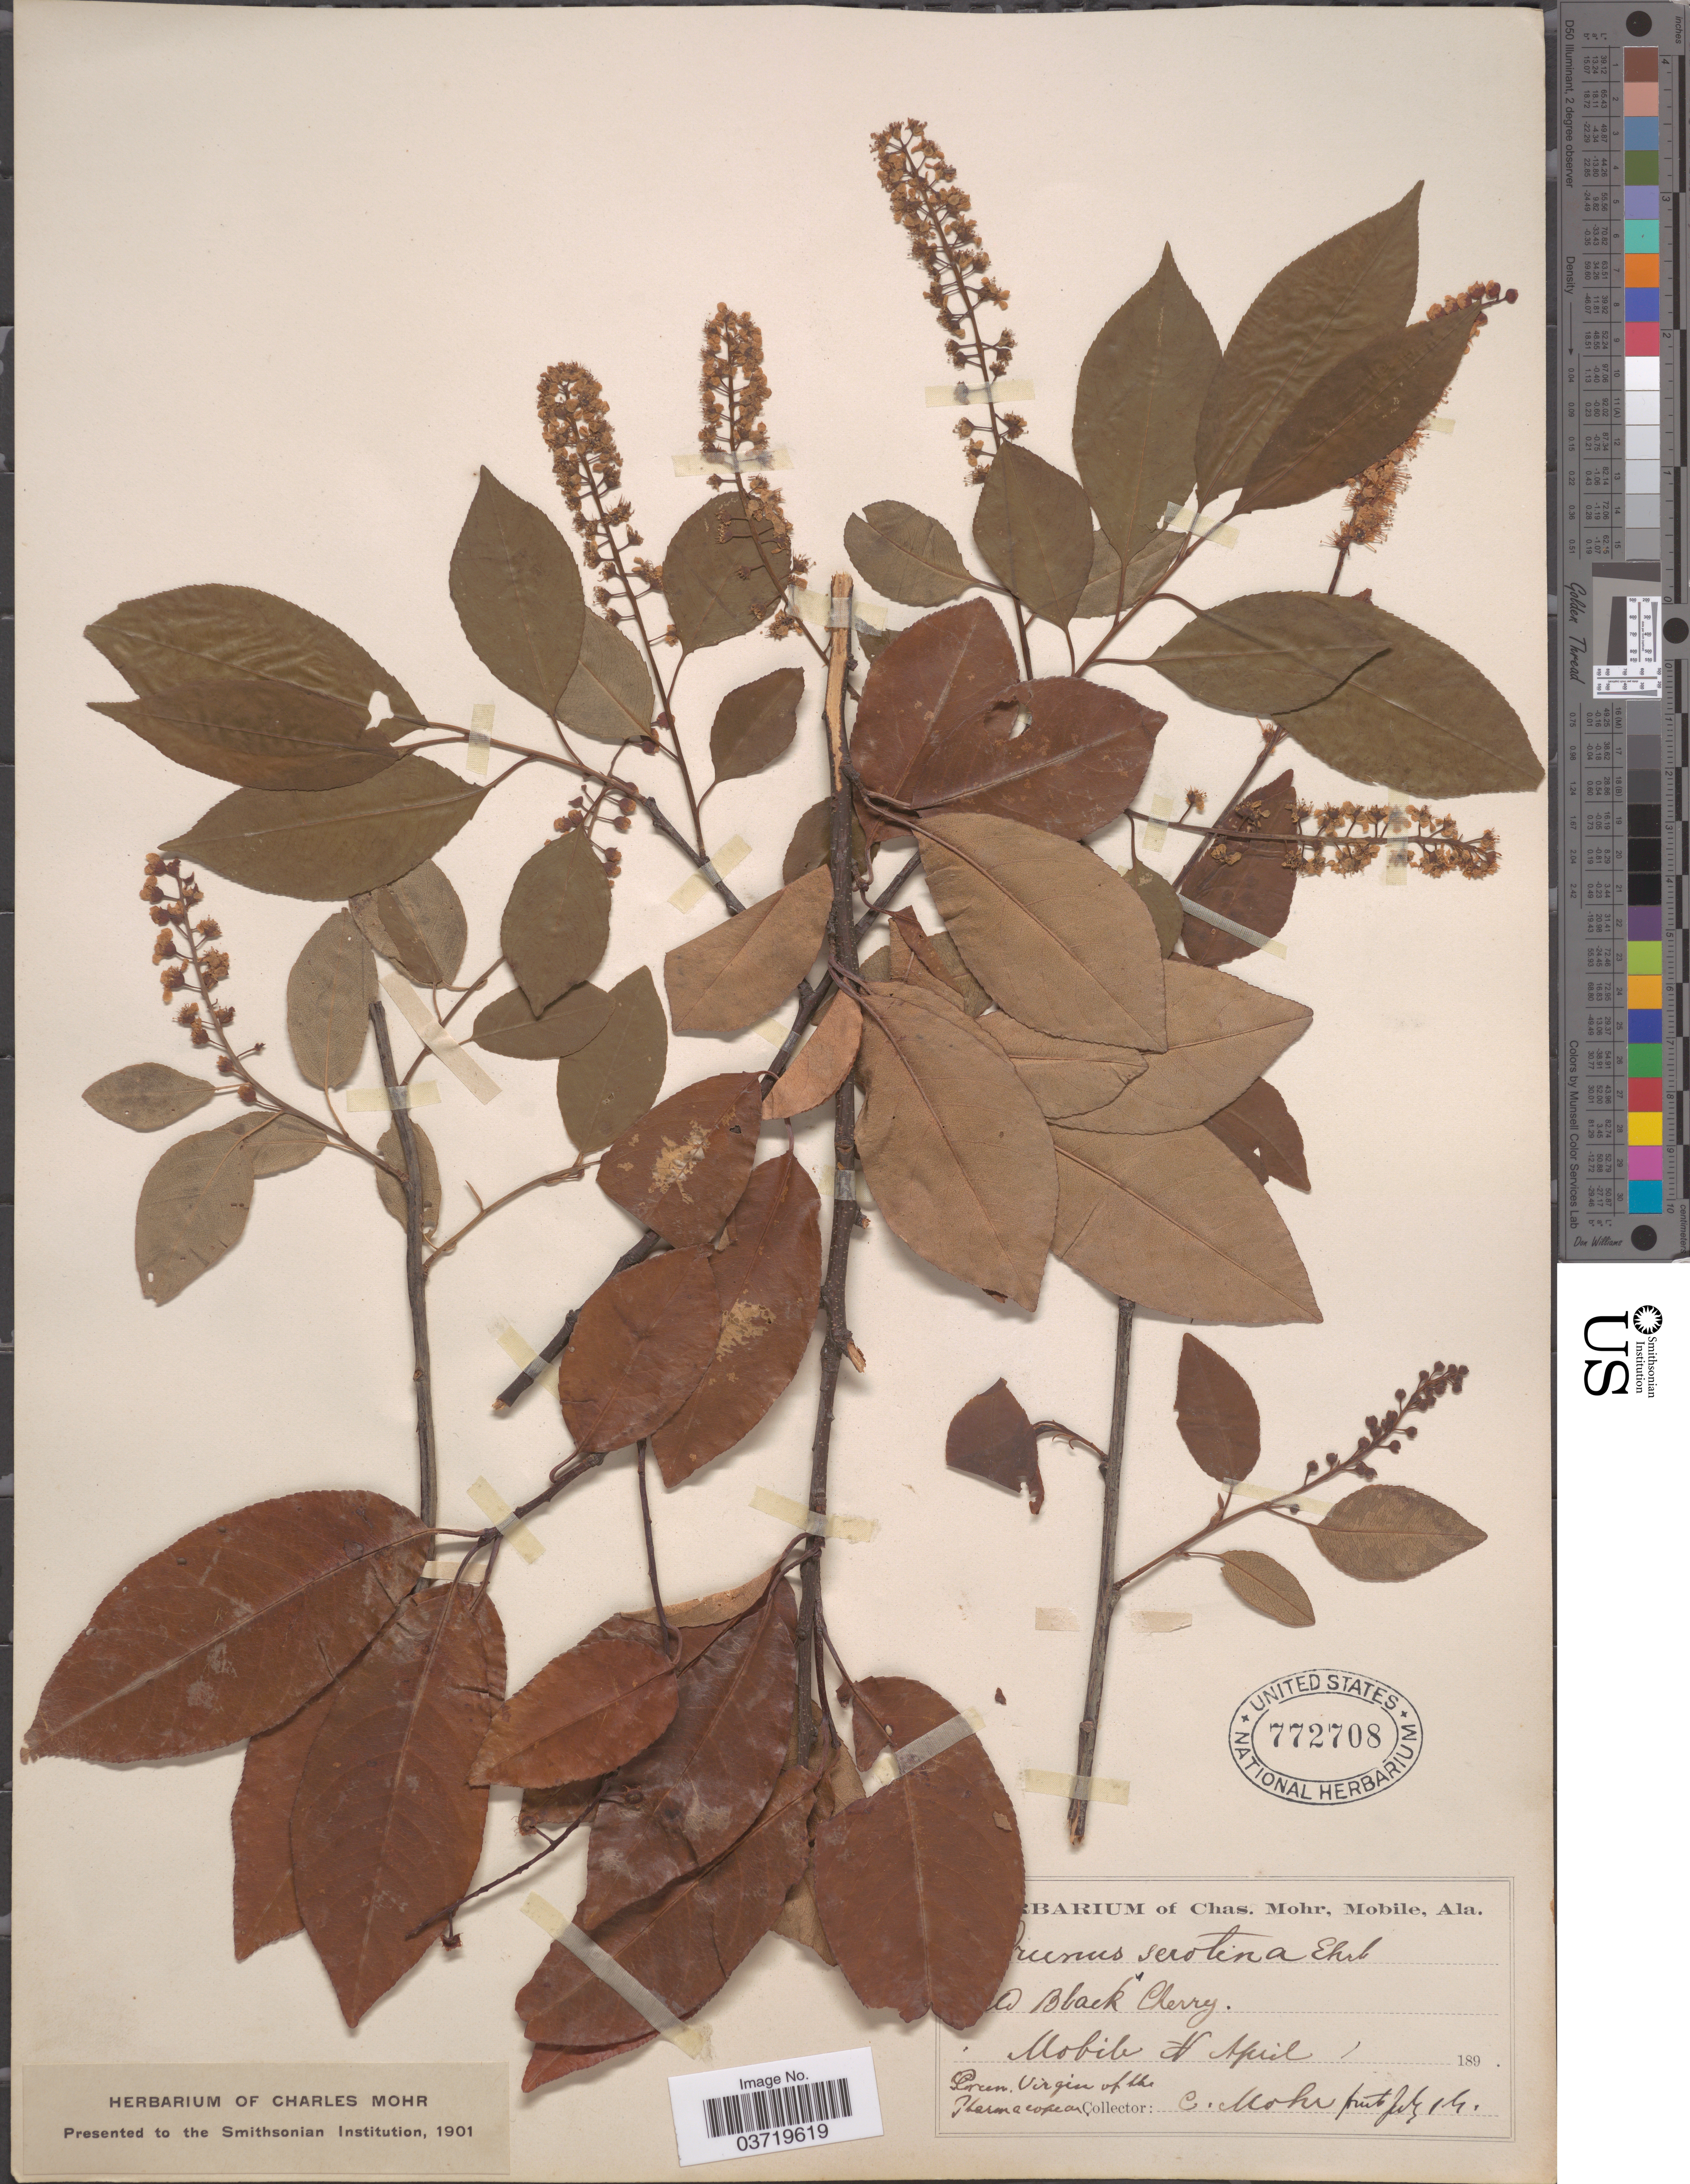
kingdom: Plantae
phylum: Tracheophyta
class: Magnoliopsida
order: Rosales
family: Rosaceae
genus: Prunus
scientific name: Prunus serotina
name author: Ehrh.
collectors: Mohr, C. T. (herbarium)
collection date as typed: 4 April 189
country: United States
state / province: Alabama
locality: Mobile.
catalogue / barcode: US 772708